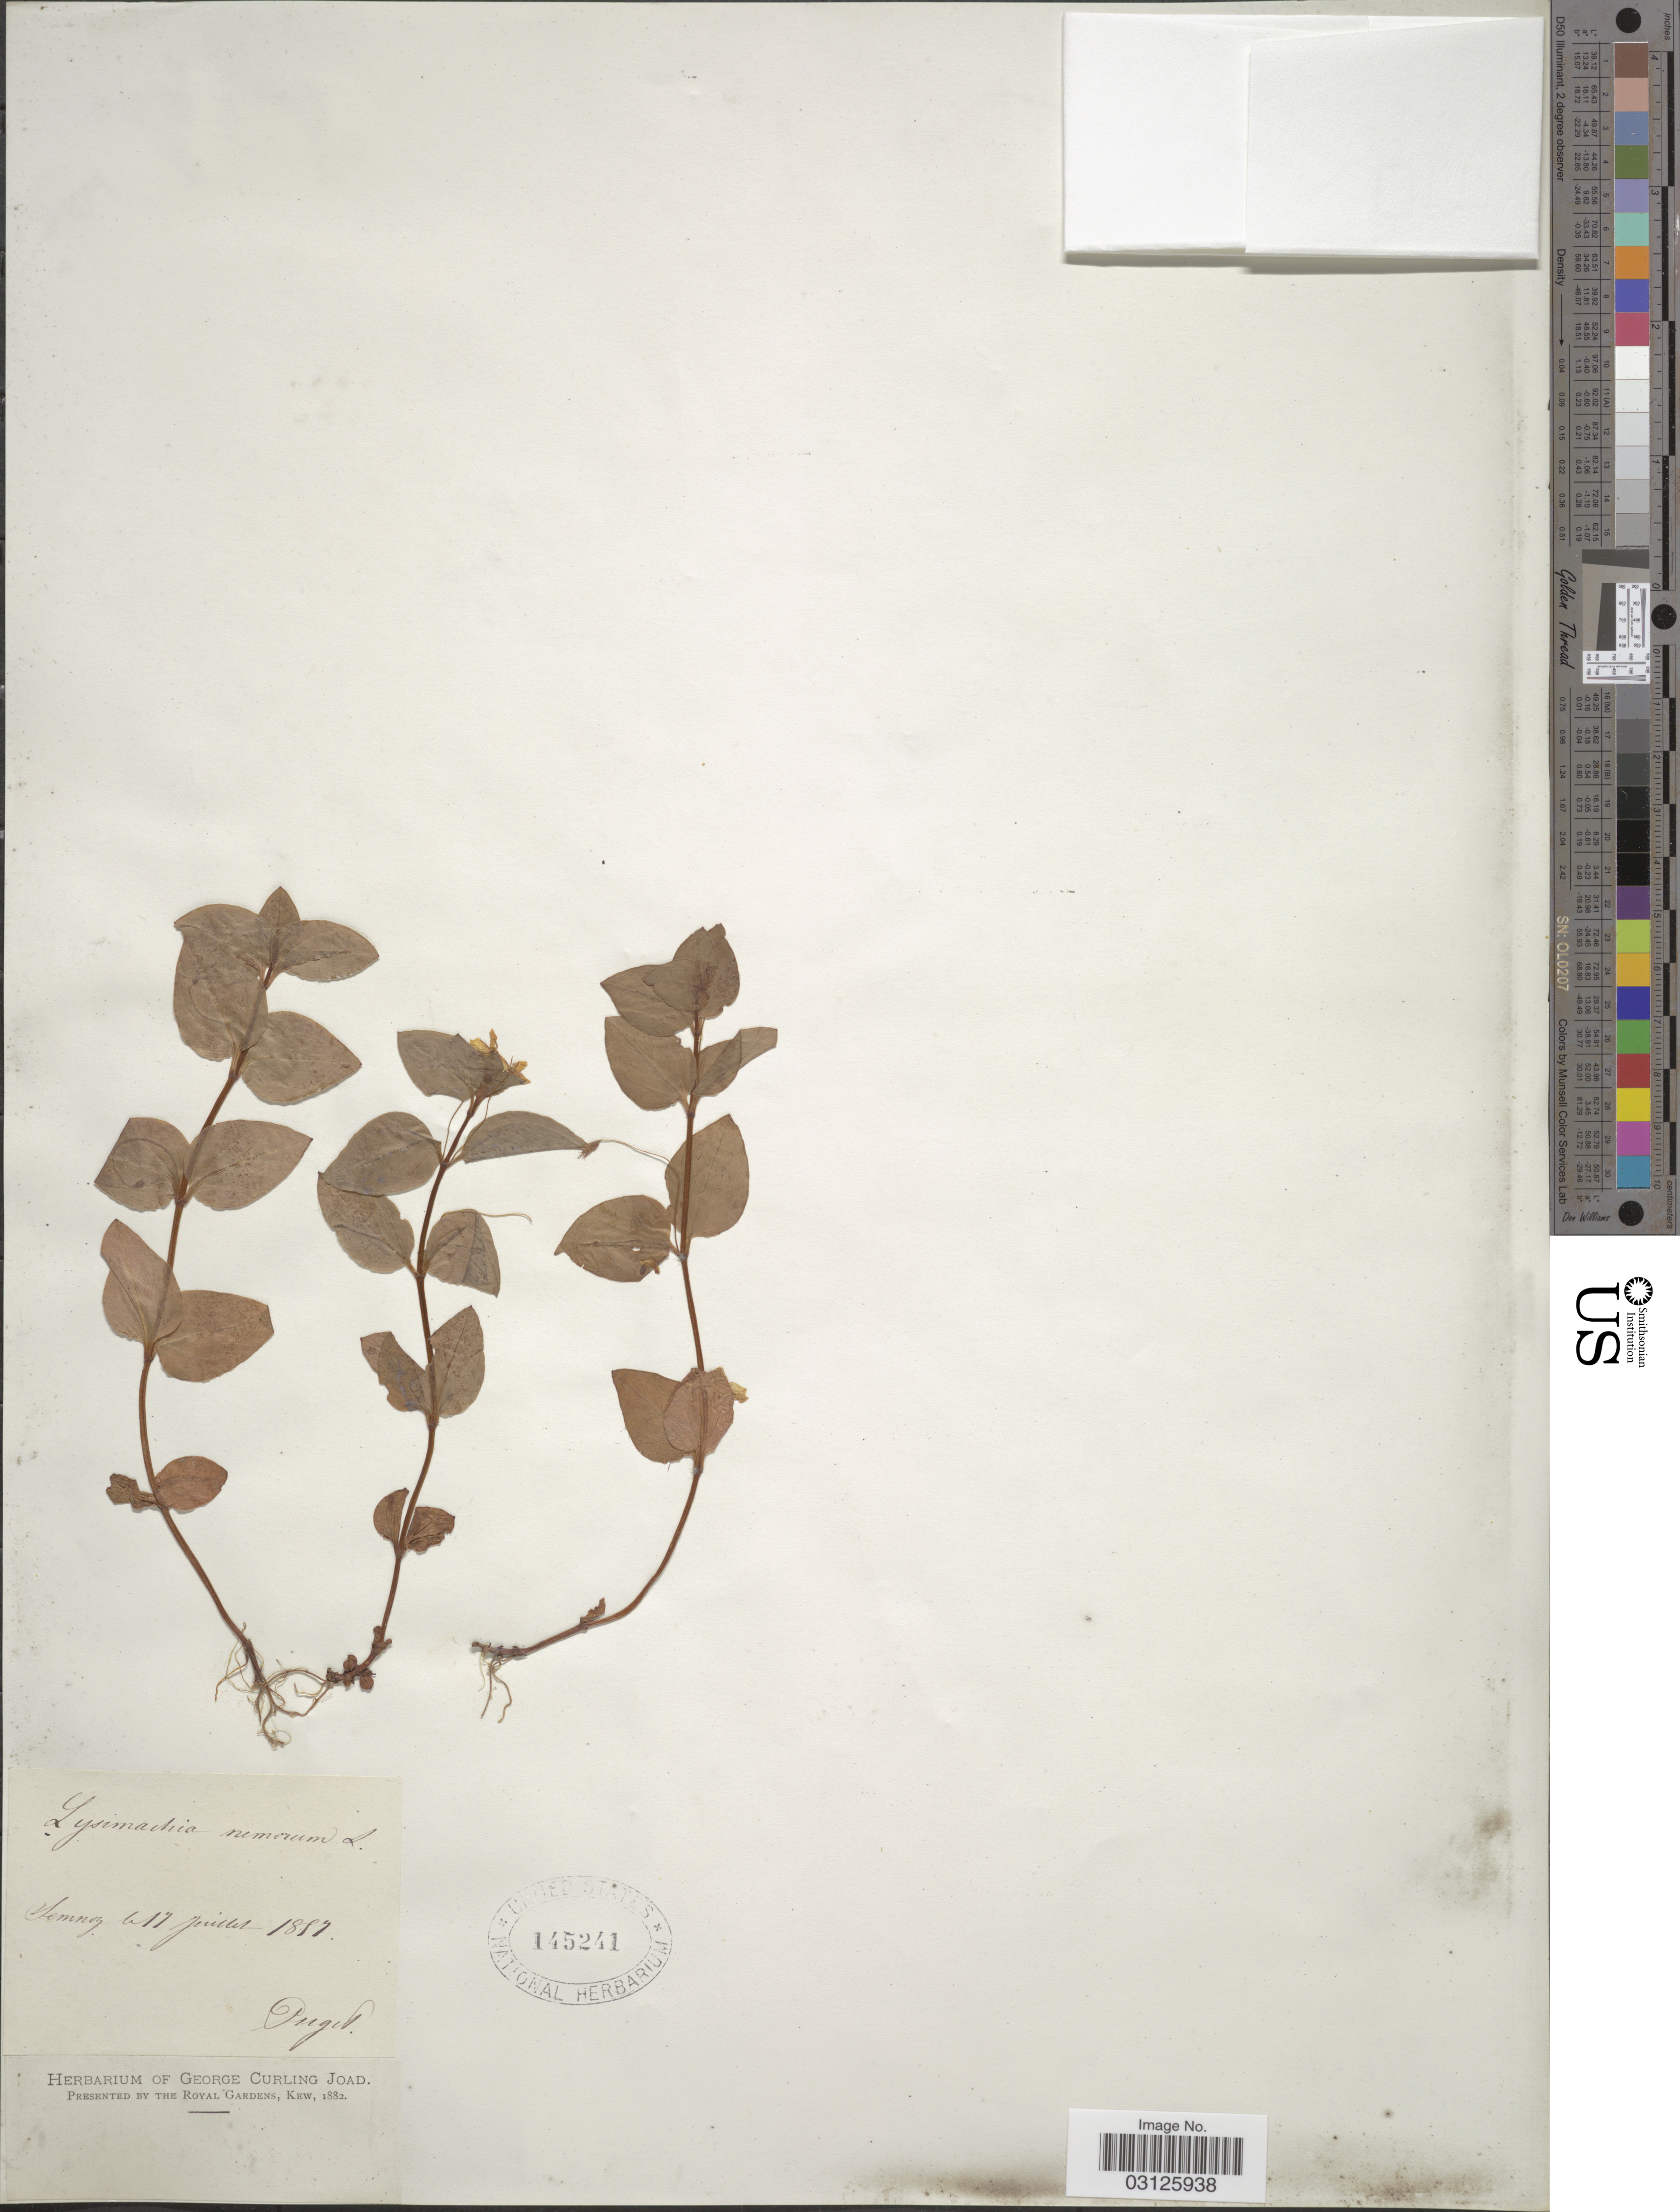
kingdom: Plantae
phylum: Tracheophyta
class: Magnoliopsida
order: Ericales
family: Primulaceae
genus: Lysimachia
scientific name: Lysimachia nemorum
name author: L.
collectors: -. Puget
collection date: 1857-07-17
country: France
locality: Semnoy.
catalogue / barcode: US 145241